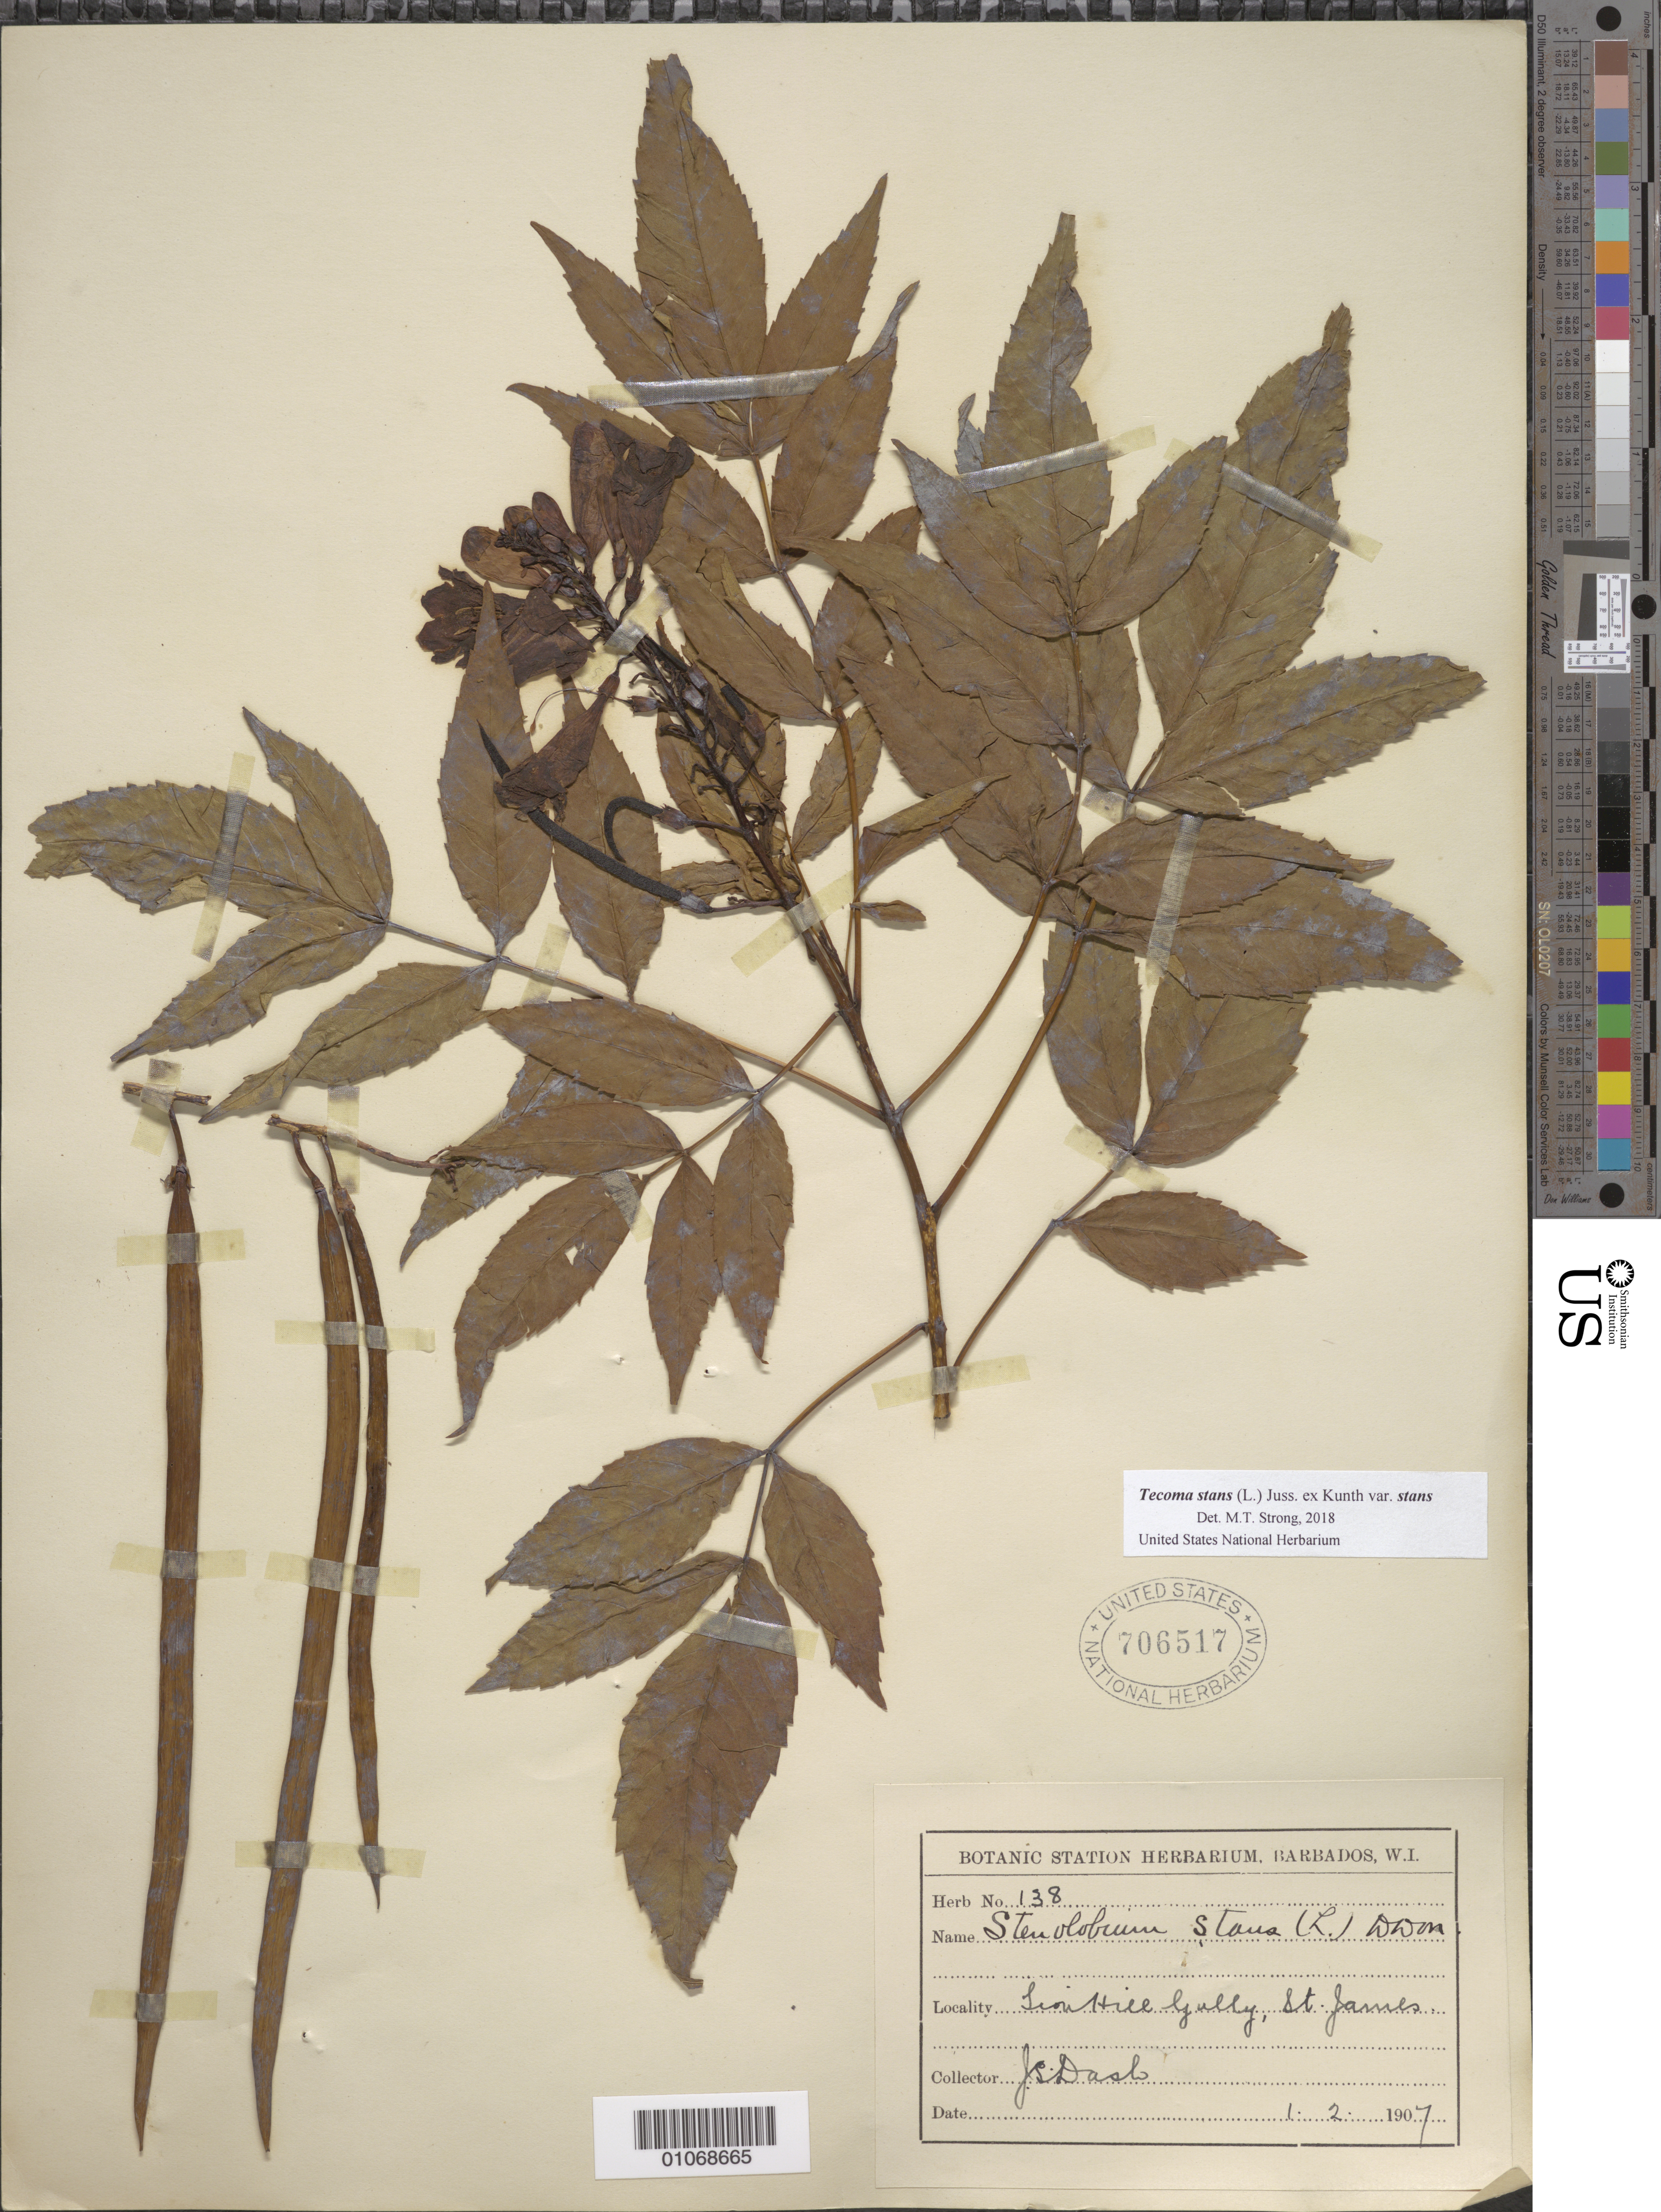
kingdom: Plantae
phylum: Tracheophyta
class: Magnoliopsida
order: Lamiales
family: Bignoniaceae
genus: Tecoma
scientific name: Tecoma stans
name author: (L.) Juss. ex Kunth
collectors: J. Dash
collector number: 138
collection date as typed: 01 Feb 1907 or 02 Jan 1907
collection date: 1907-01-02 or 1907-02-01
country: Barbados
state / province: Saint James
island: Barbados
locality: Lion Hill Gully.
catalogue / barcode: US 706517